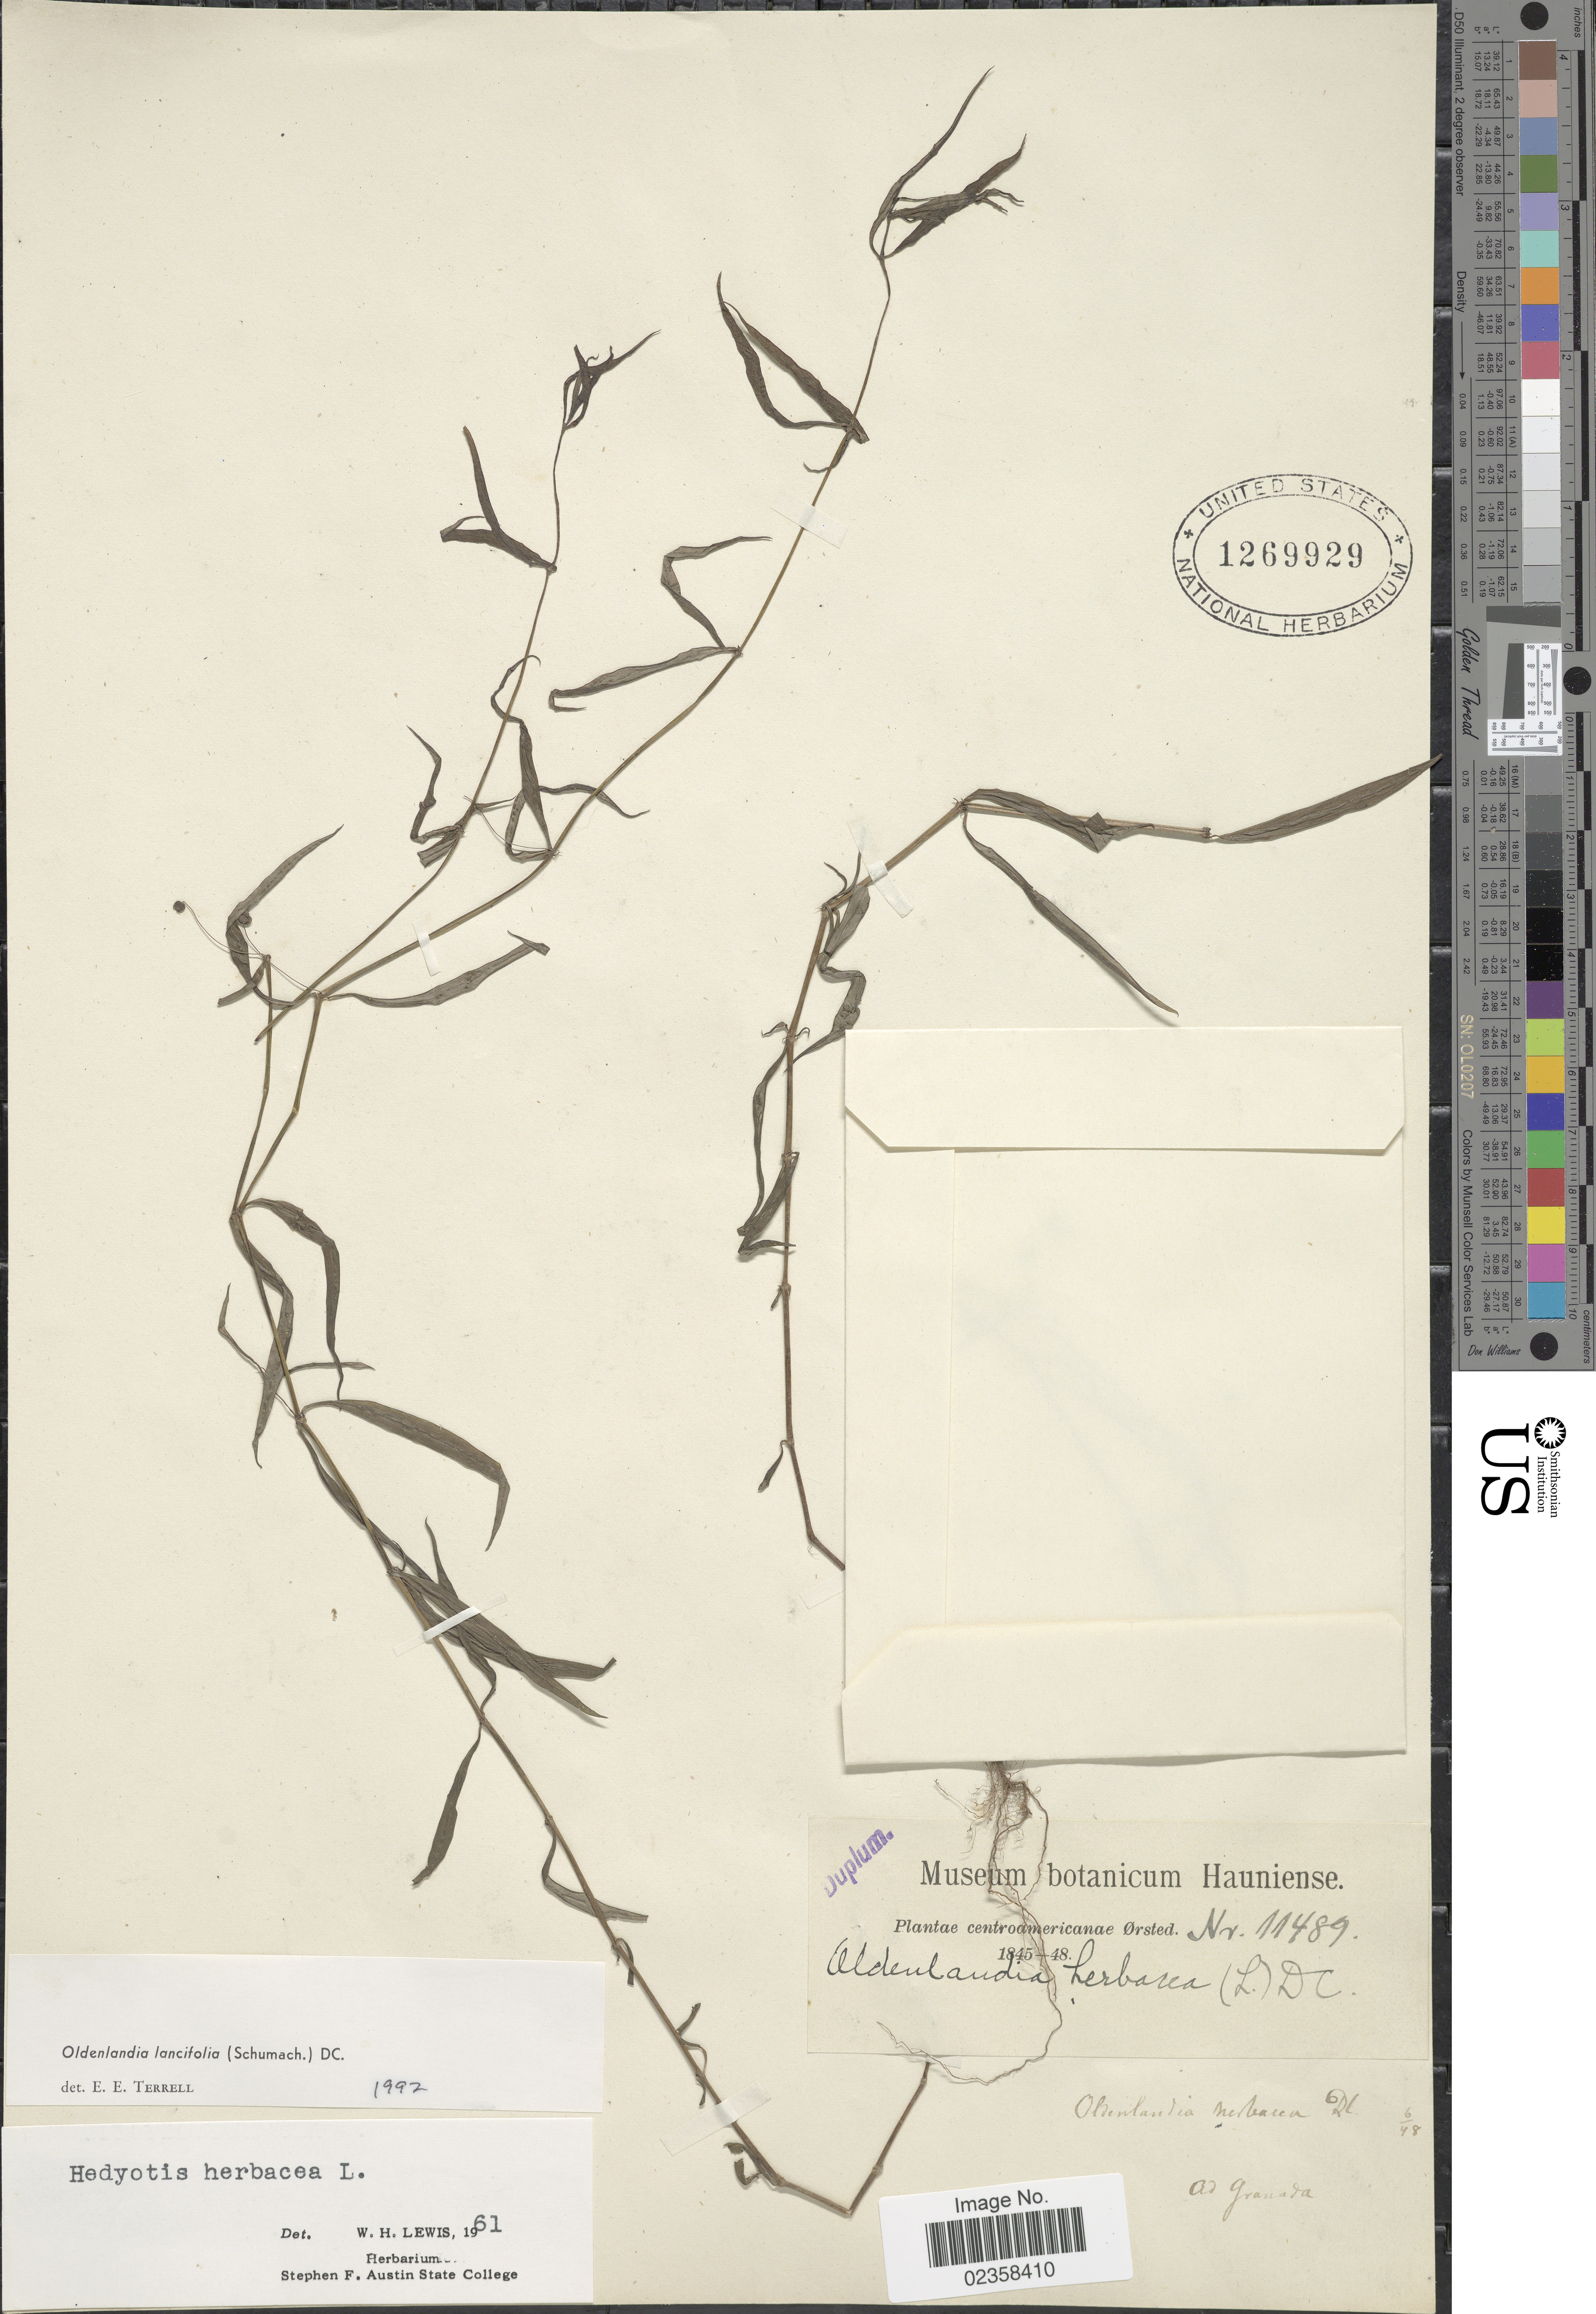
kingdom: Plantae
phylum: Tracheophyta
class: Magnoliopsida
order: Gentianales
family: Rubiaceae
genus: Oldenlandia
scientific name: Oldenlandia lancifolia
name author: (Schumach.) DC.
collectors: Ørsted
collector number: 11489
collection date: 1848-06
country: Nicaragua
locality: Centroamericanae, Ad Granada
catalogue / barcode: US 1269929